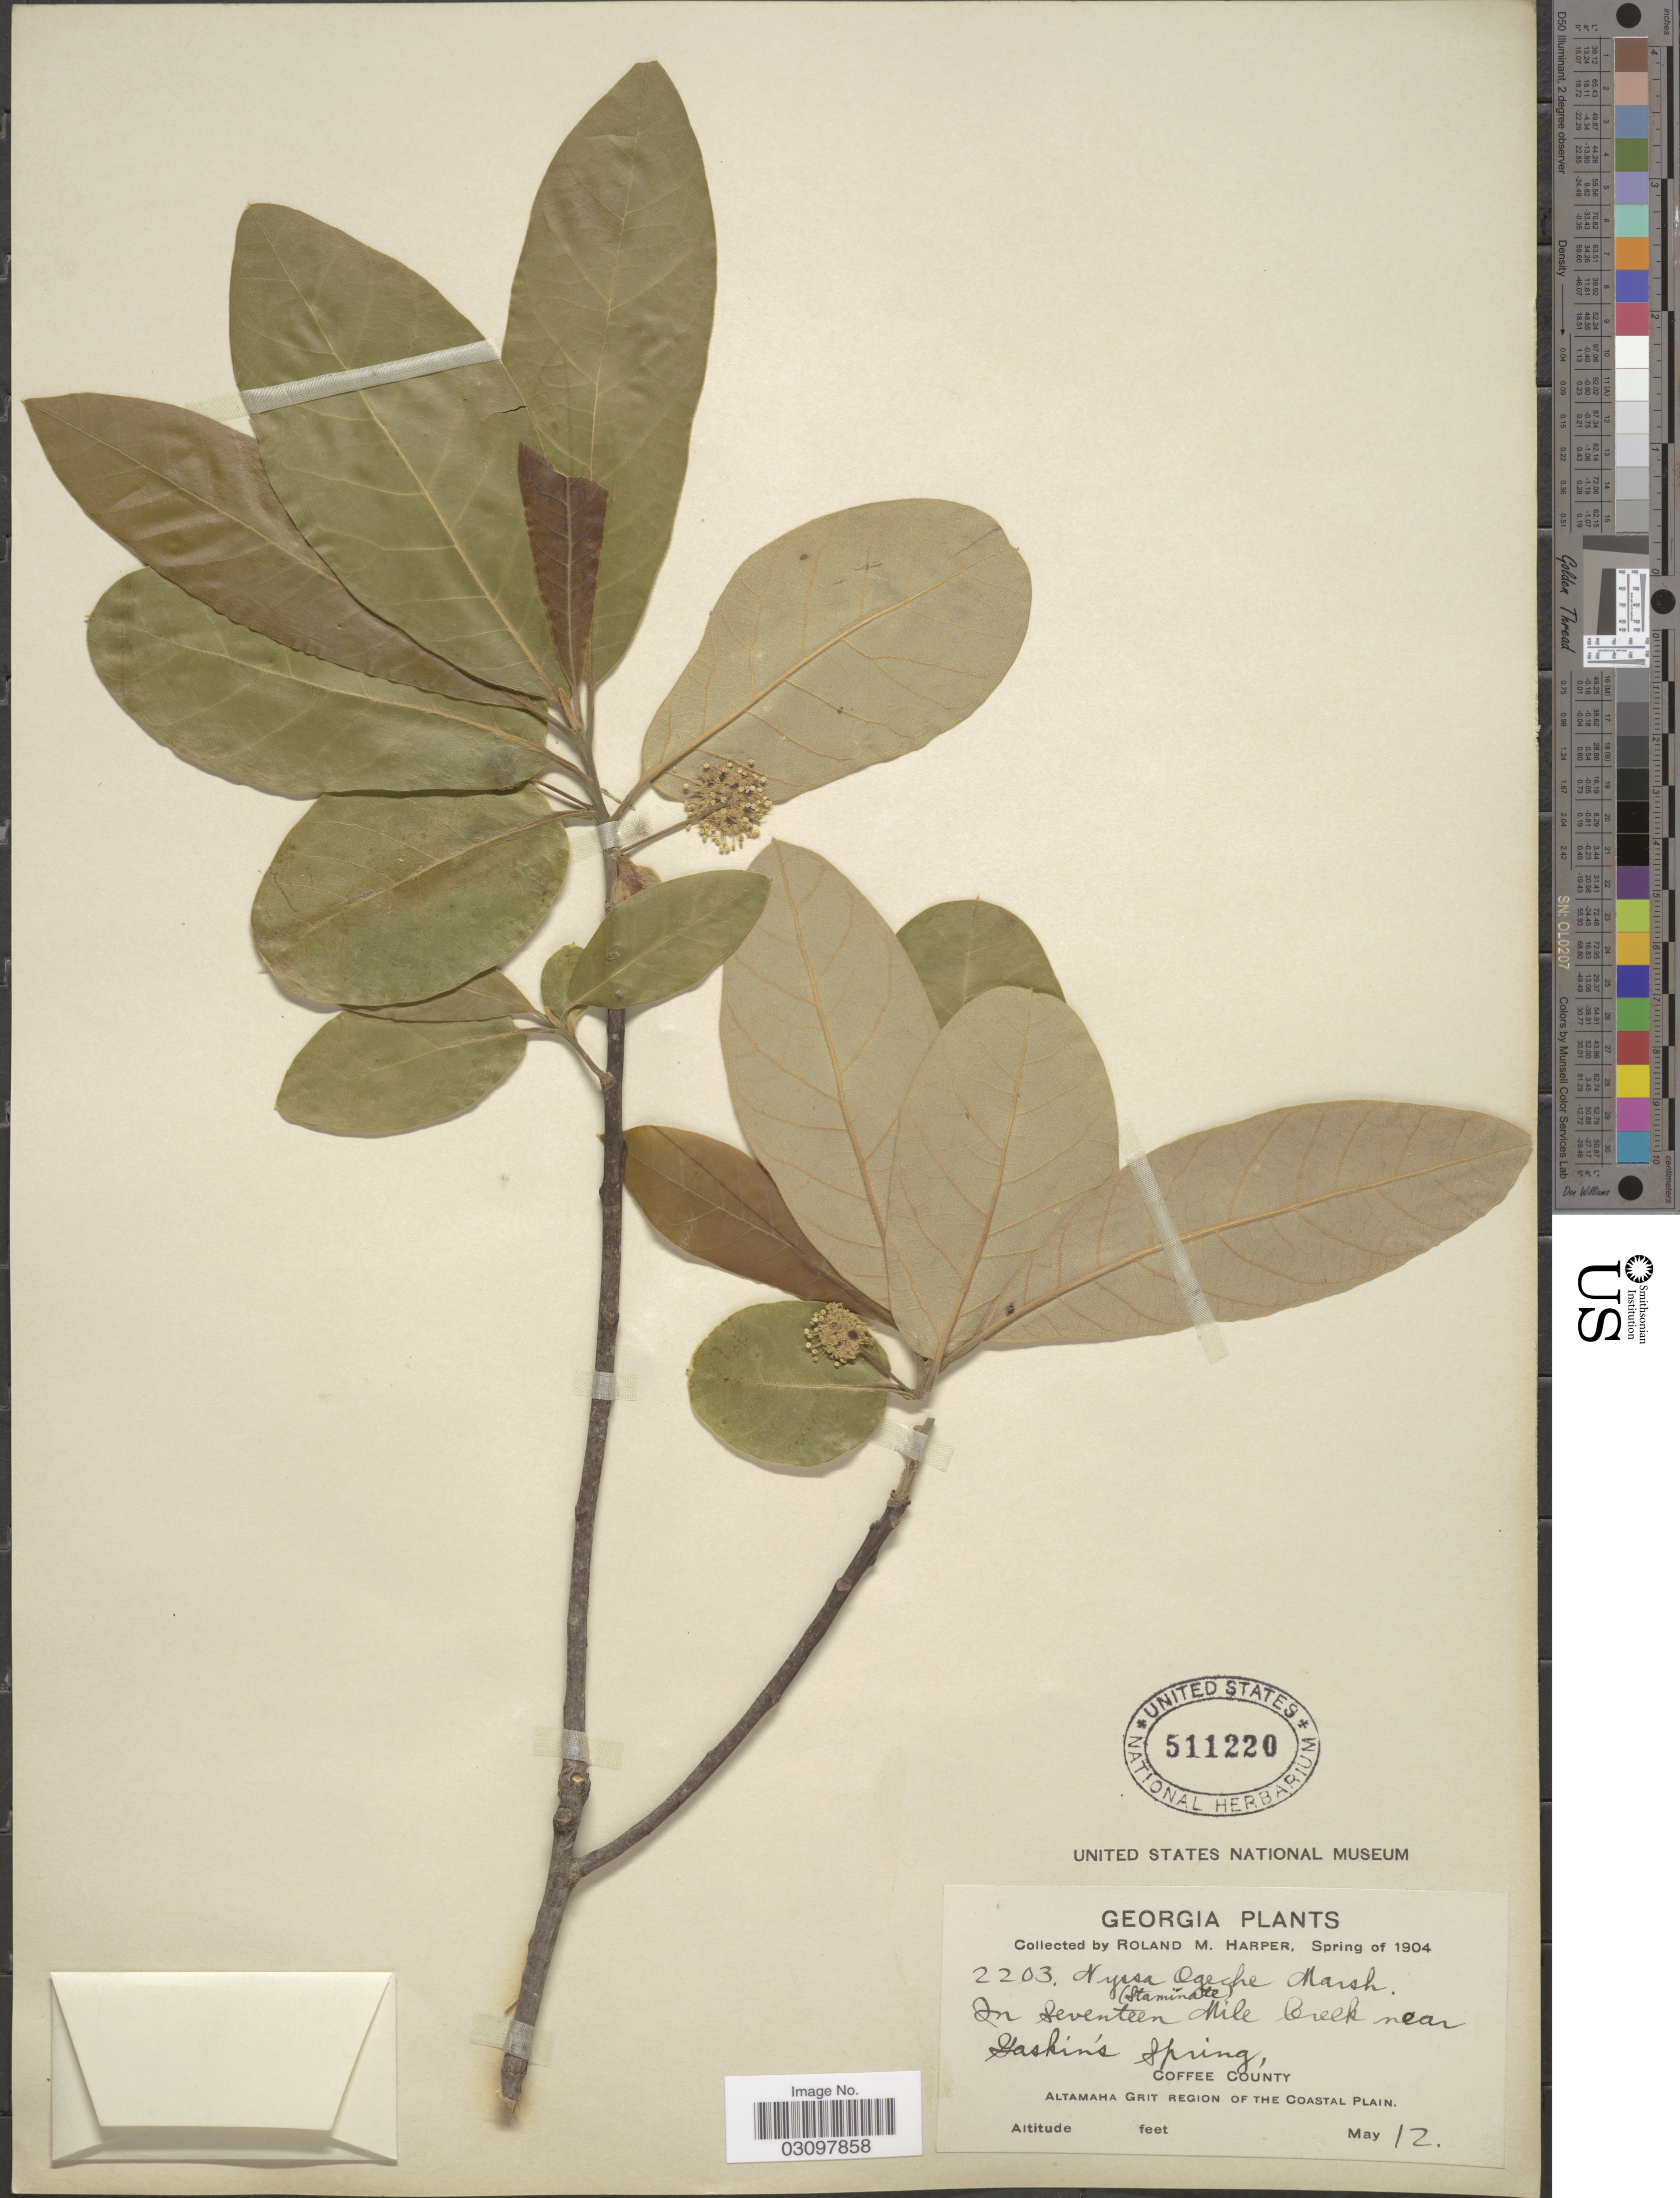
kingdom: Plantae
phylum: Tracheophyta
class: Magnoliopsida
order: Cornales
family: Nyssaceae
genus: Nyssa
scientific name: Nyssa ogeche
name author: W. Bartram ex Marshall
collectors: R. M. Harper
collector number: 2203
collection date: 1904-05-12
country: United States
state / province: Georgia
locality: Gaskin's Spring, Coffee County. Altamaha Grit Region of the Coastal Plain.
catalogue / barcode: US 511220